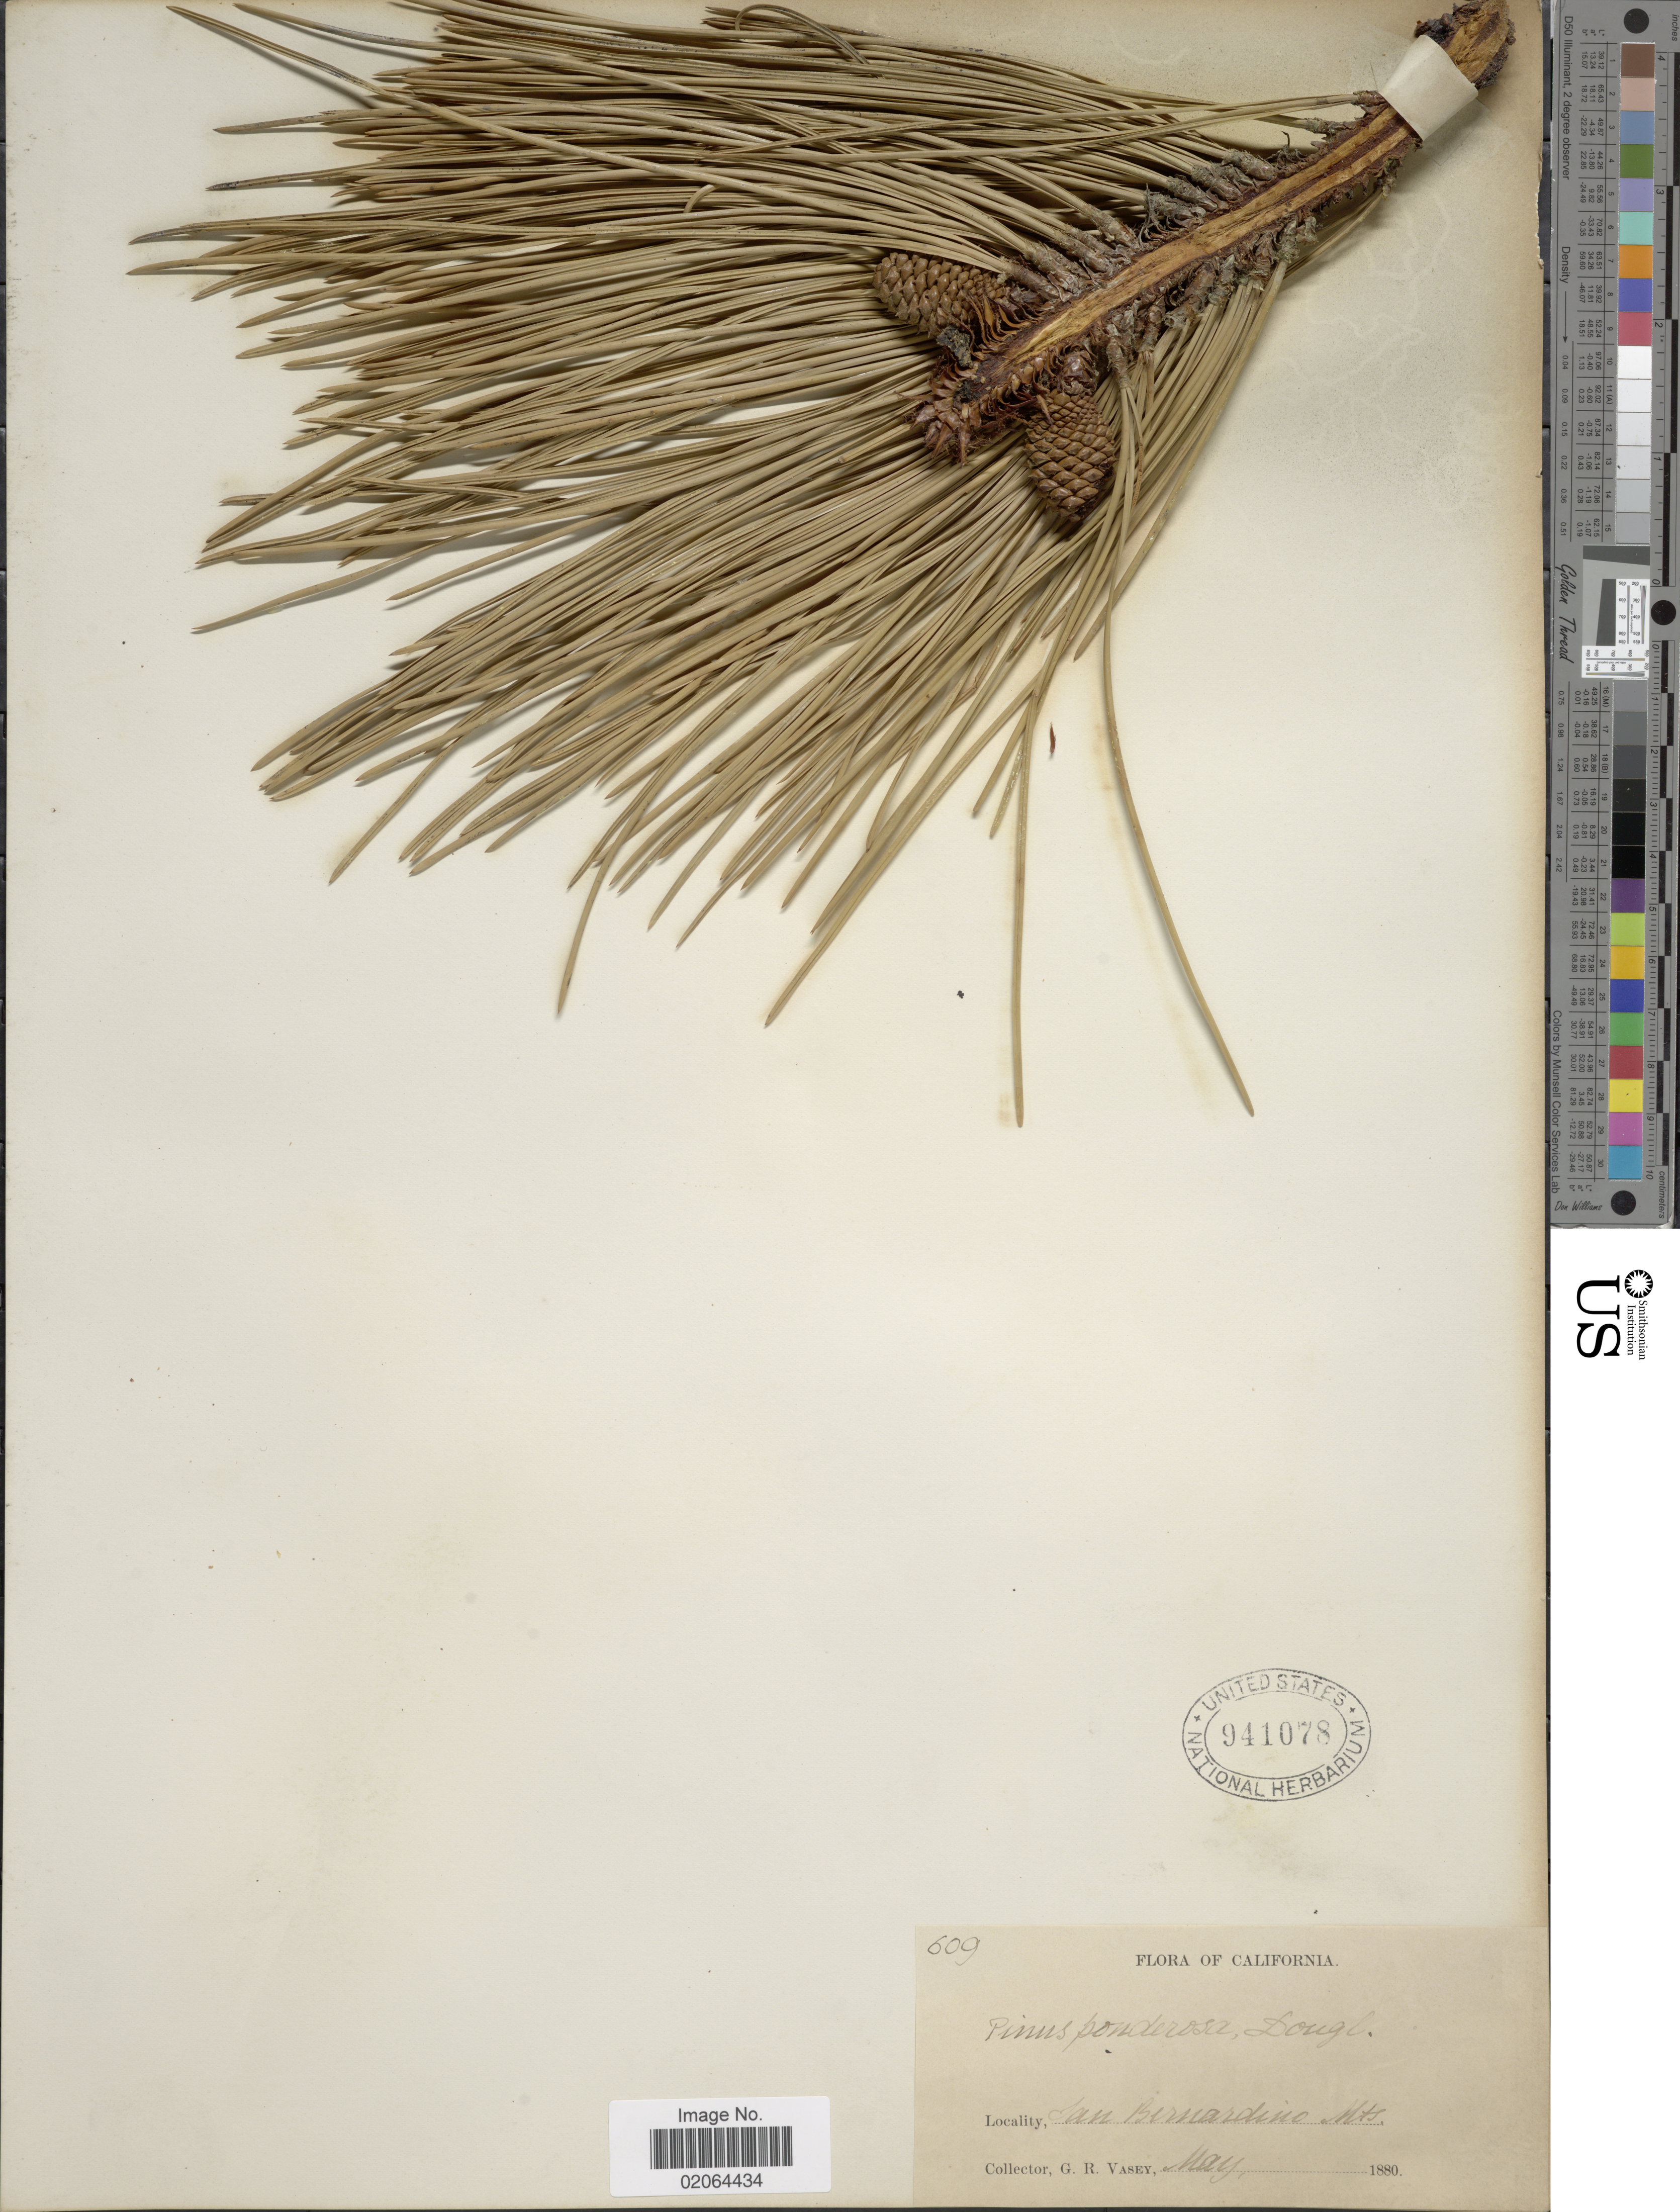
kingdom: Plantae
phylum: Tracheophyta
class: Pinopsida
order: Pinales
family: Pinaceae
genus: Pinus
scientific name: Pinus ponderosa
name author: Douglas ex C. Lawson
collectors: G. R. Vasey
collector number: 609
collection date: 1880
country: United States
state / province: California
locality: California, San Bernanrdino Mts.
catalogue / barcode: US 941078